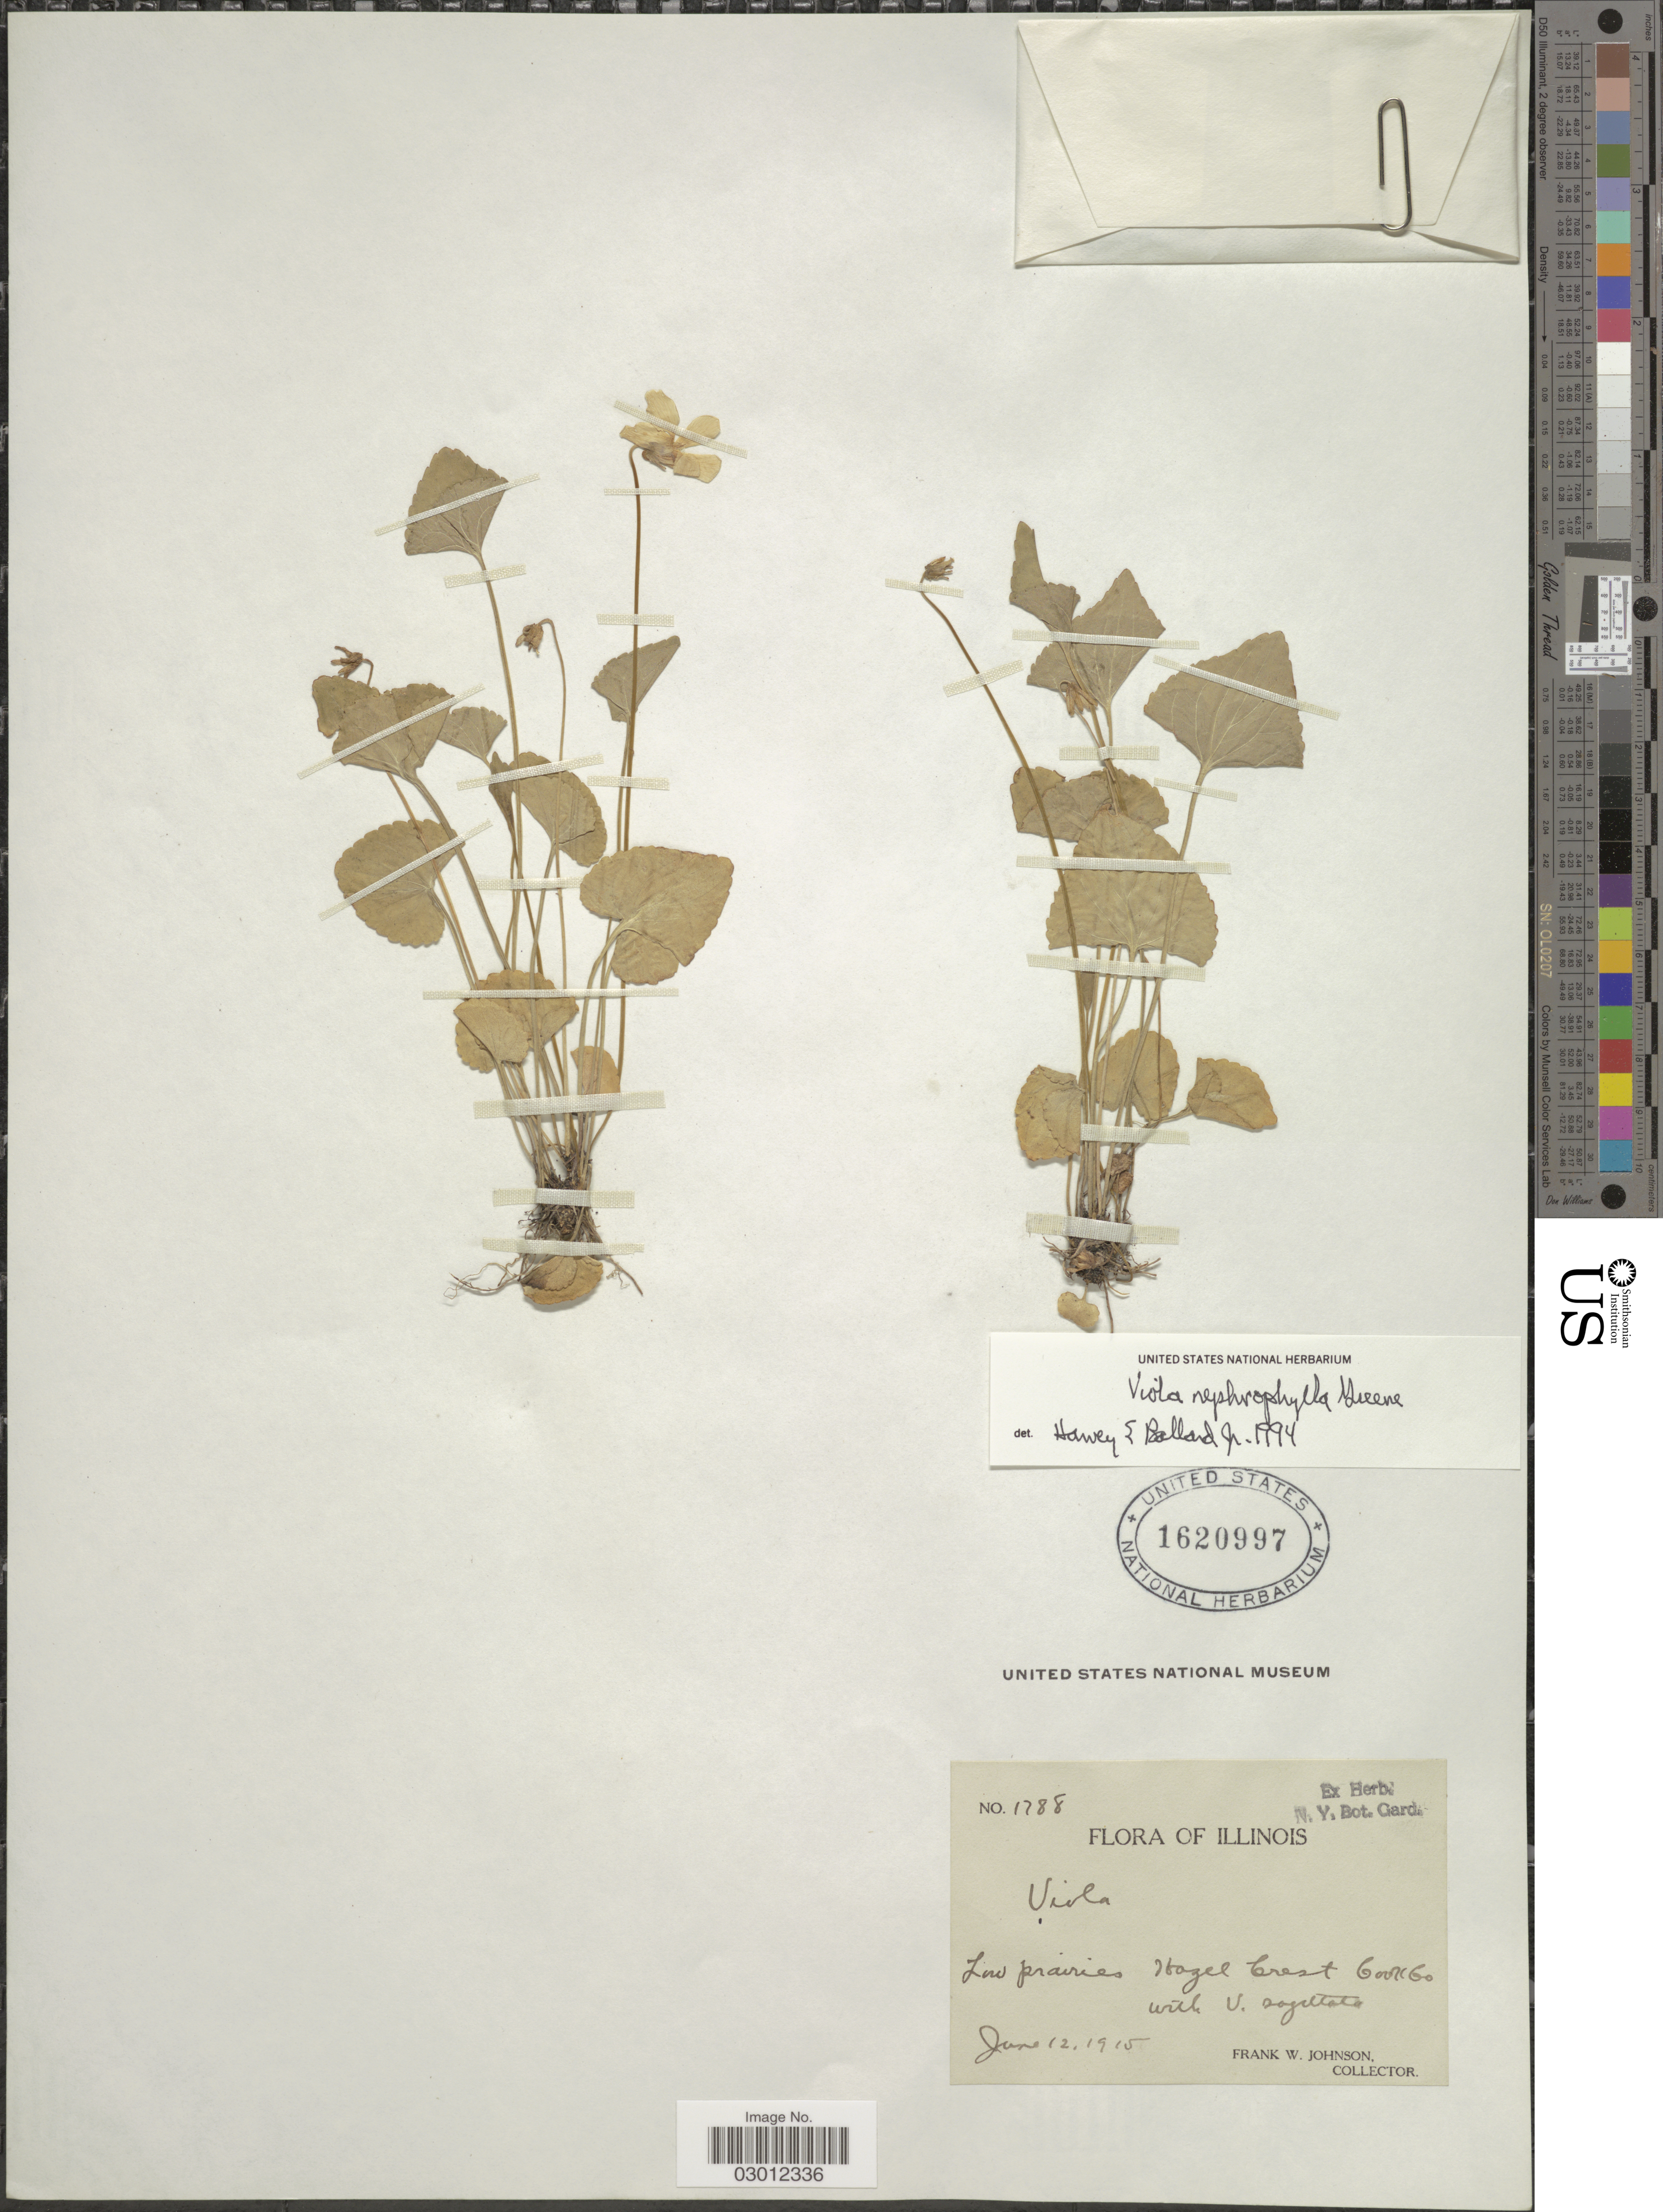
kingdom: Plantae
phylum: Tracheophyta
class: Magnoliopsida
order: Malpighiales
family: Violaceae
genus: Viola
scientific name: Viola nephrophylla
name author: Greene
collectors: F. W. Johnson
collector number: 1788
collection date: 1915-06-12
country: United States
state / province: Illinois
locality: Hazel Crest, Cook Co.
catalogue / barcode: US 1620997